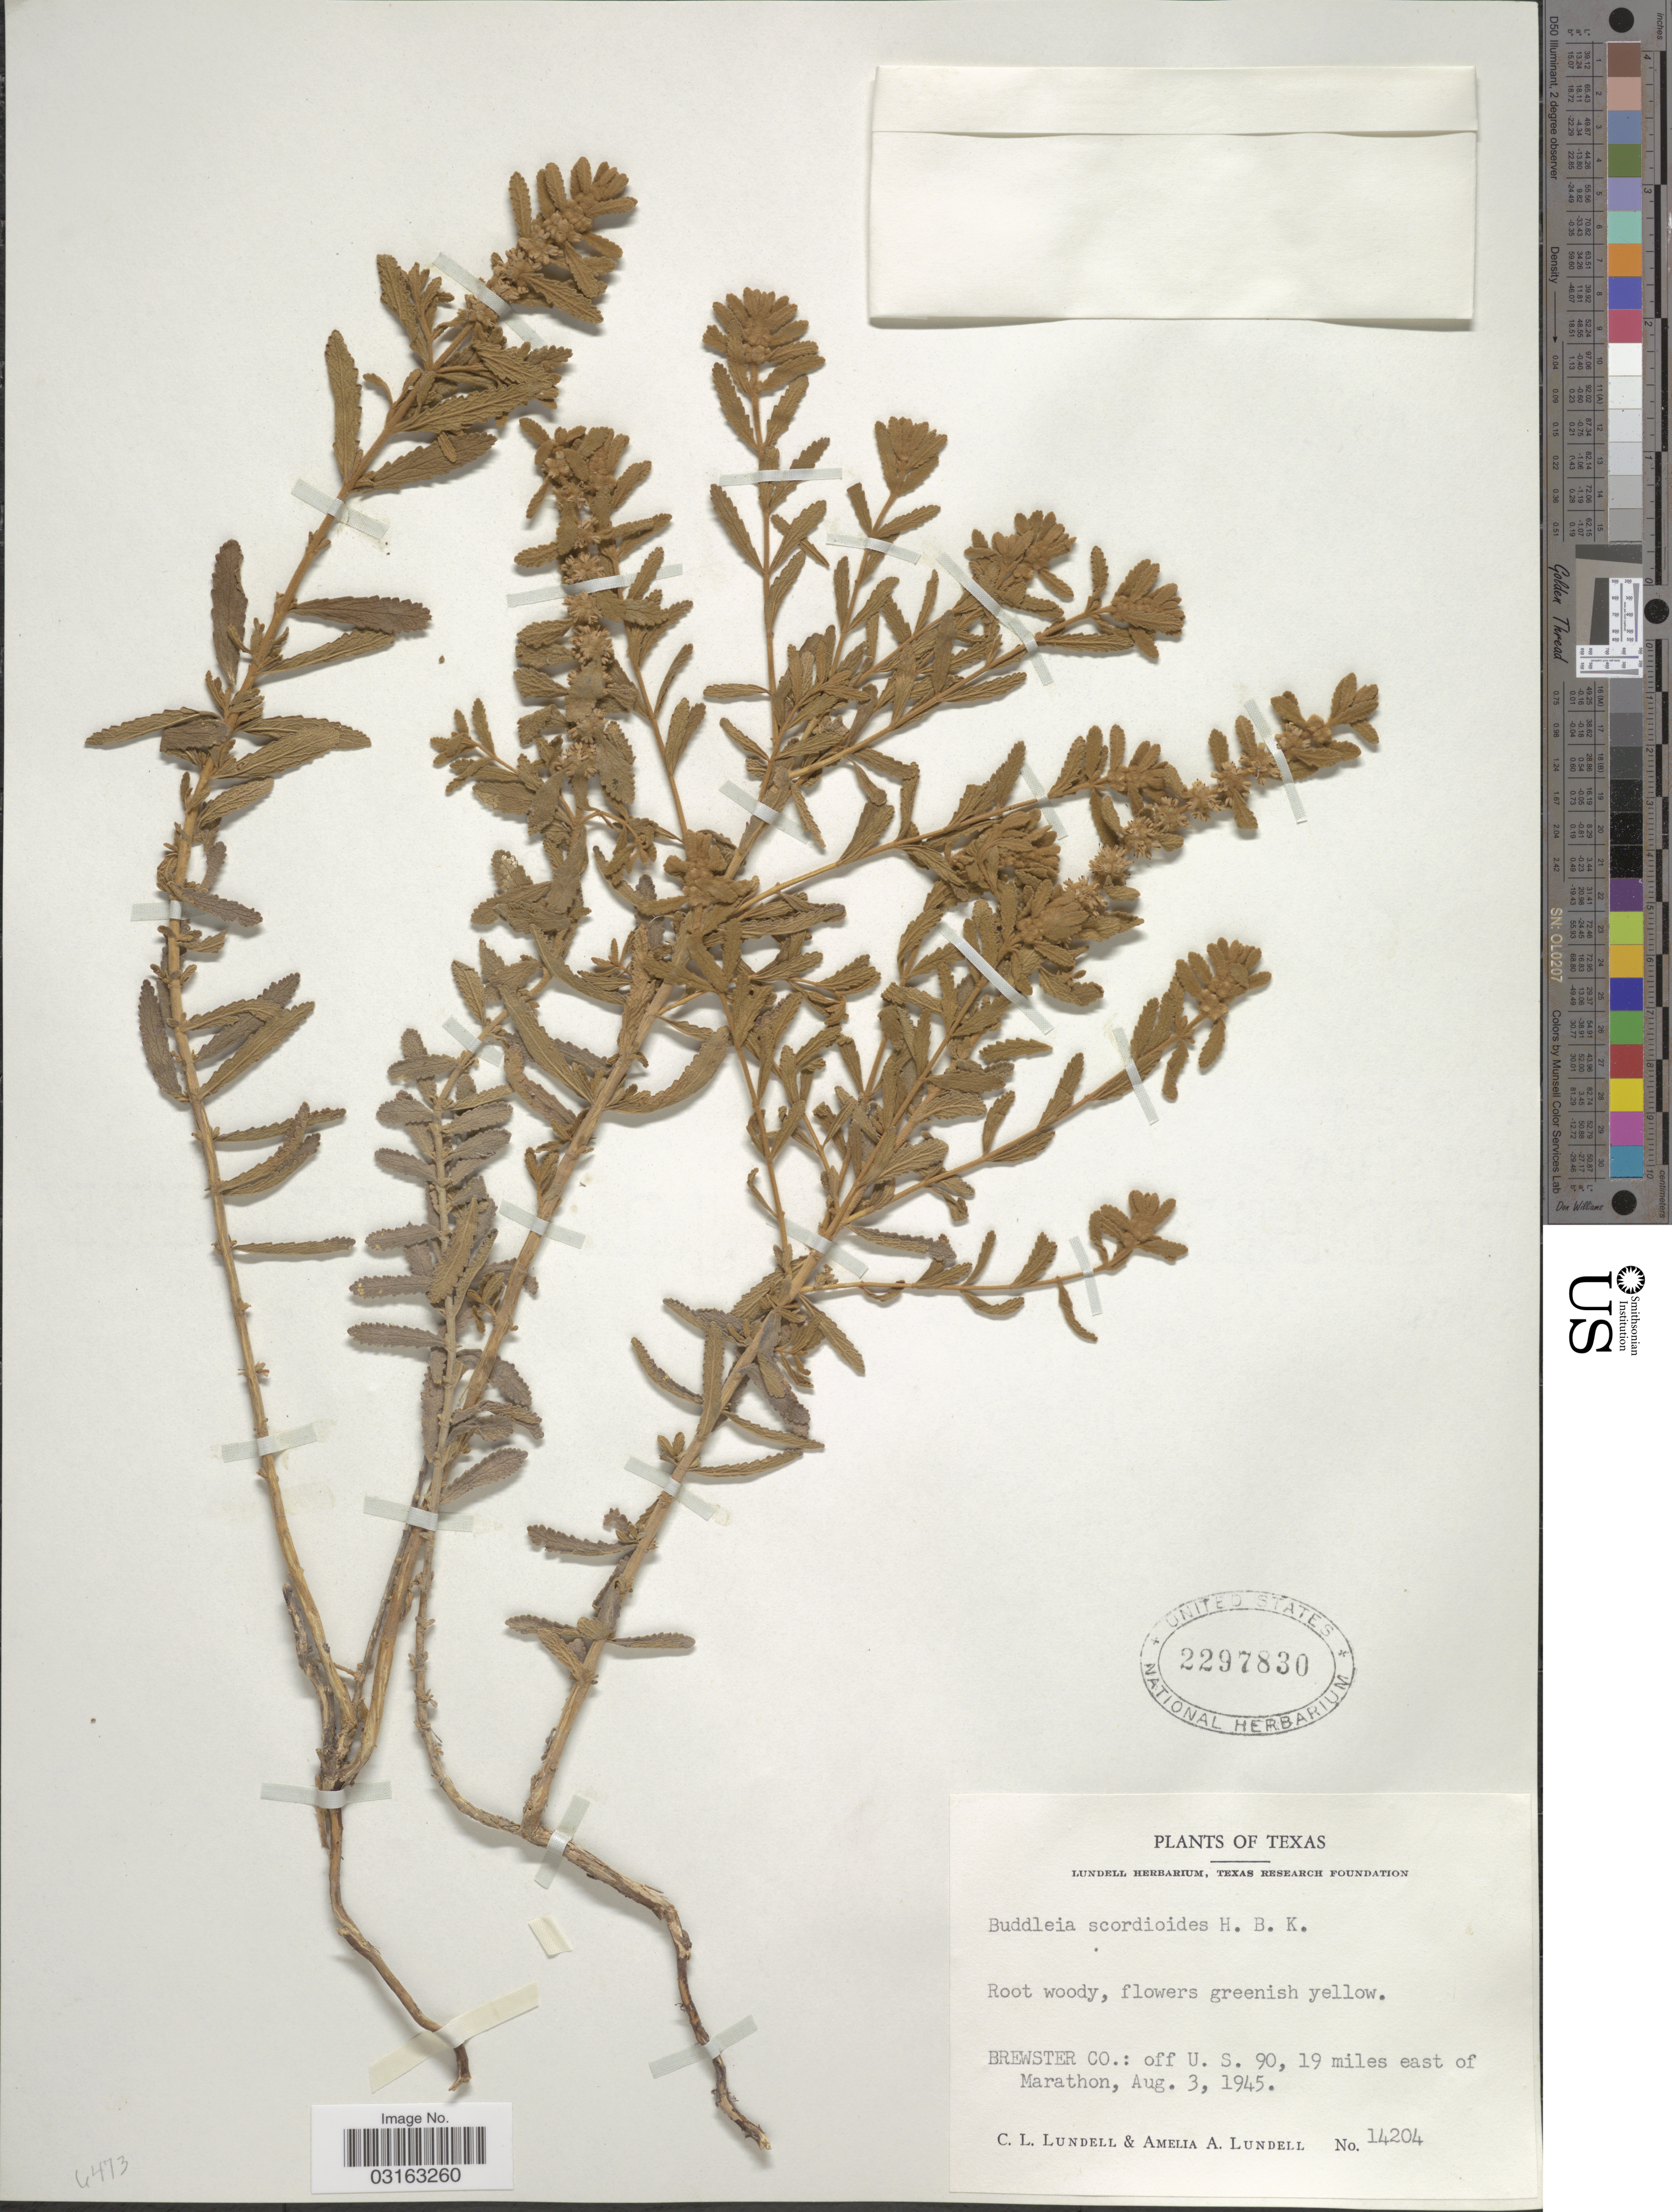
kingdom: Plantae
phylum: Tracheophyta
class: Magnoliopsida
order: Lamiales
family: Scrophulariaceae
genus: Buddleja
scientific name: Buddleja scordioides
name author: Kunth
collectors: C. L. Lundell & A. A. Lundell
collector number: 14204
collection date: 1945-08-03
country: United States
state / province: Texas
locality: Brewster Co.: off U. S. 90, 19 miles east of Marathon.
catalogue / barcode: US 2297830